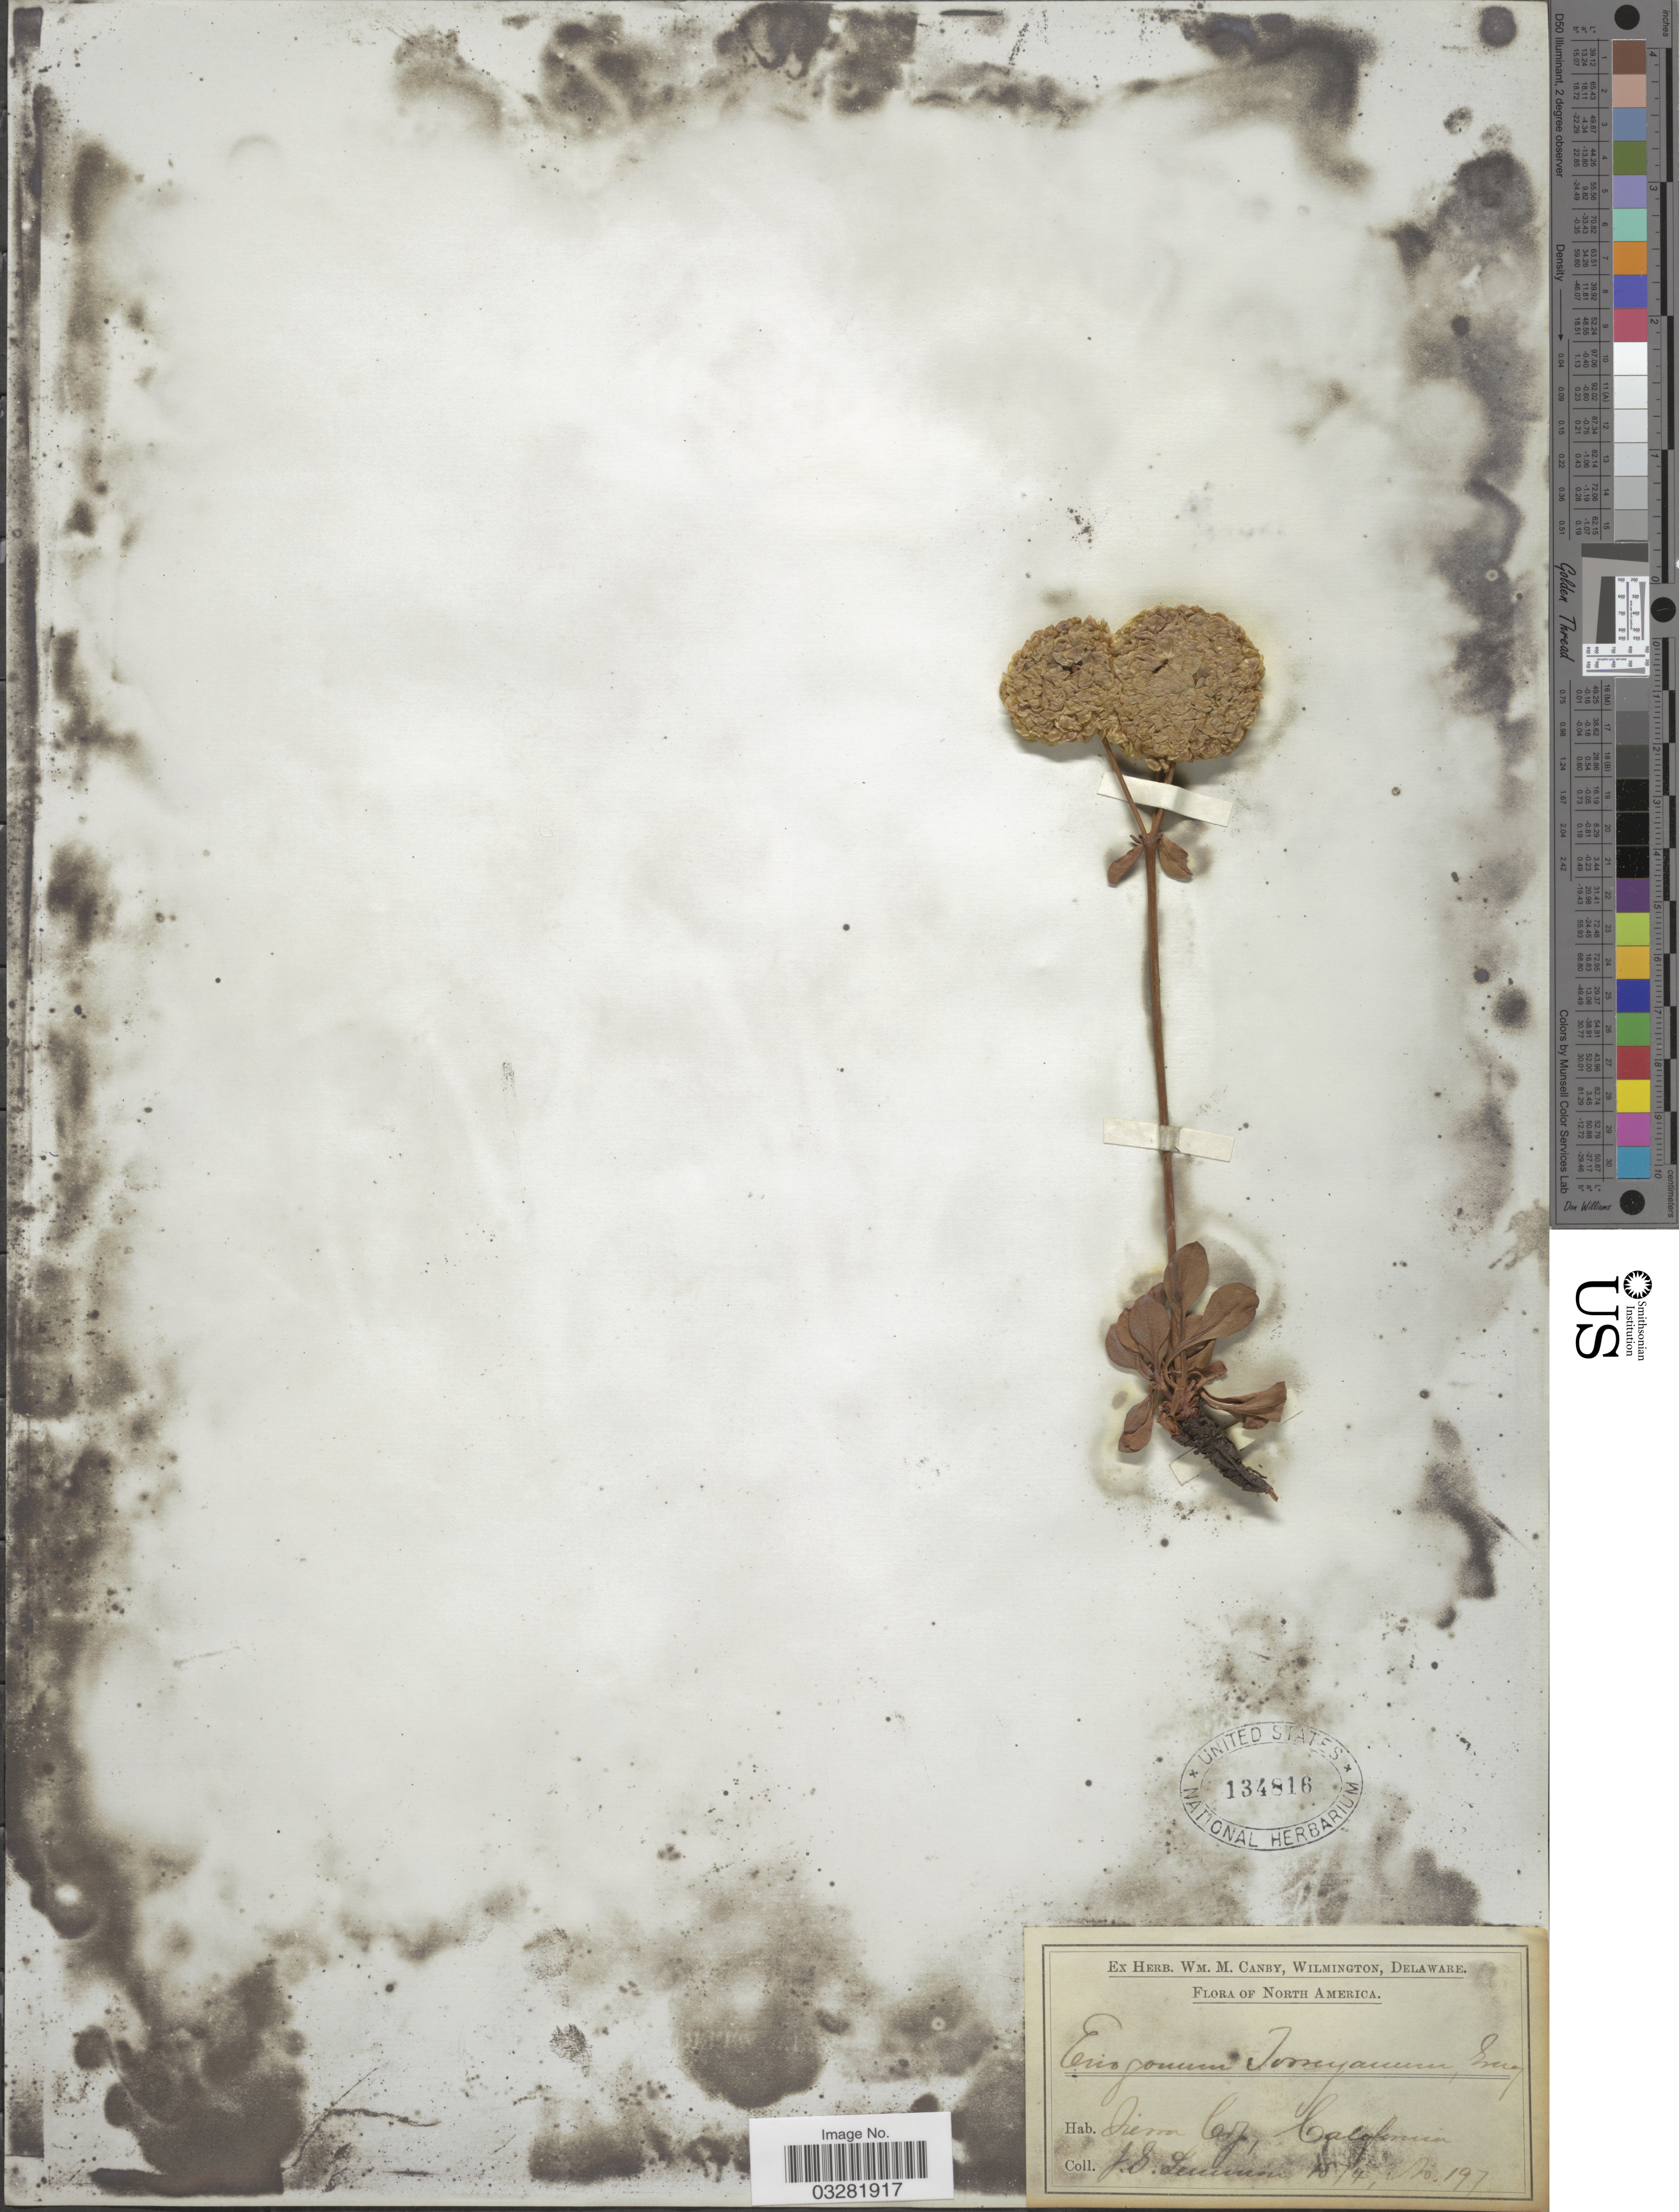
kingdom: Plantae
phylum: Tracheophyta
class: Magnoliopsida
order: Caryophyllales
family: Polygonaceae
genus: Eriogonum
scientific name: Eriogonum umbellatum var. torreyanum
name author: (A. Gray) M.E. Jones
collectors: J. Lemmon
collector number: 197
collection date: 1874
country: United States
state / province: California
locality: Sierra Coy.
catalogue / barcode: US 134816